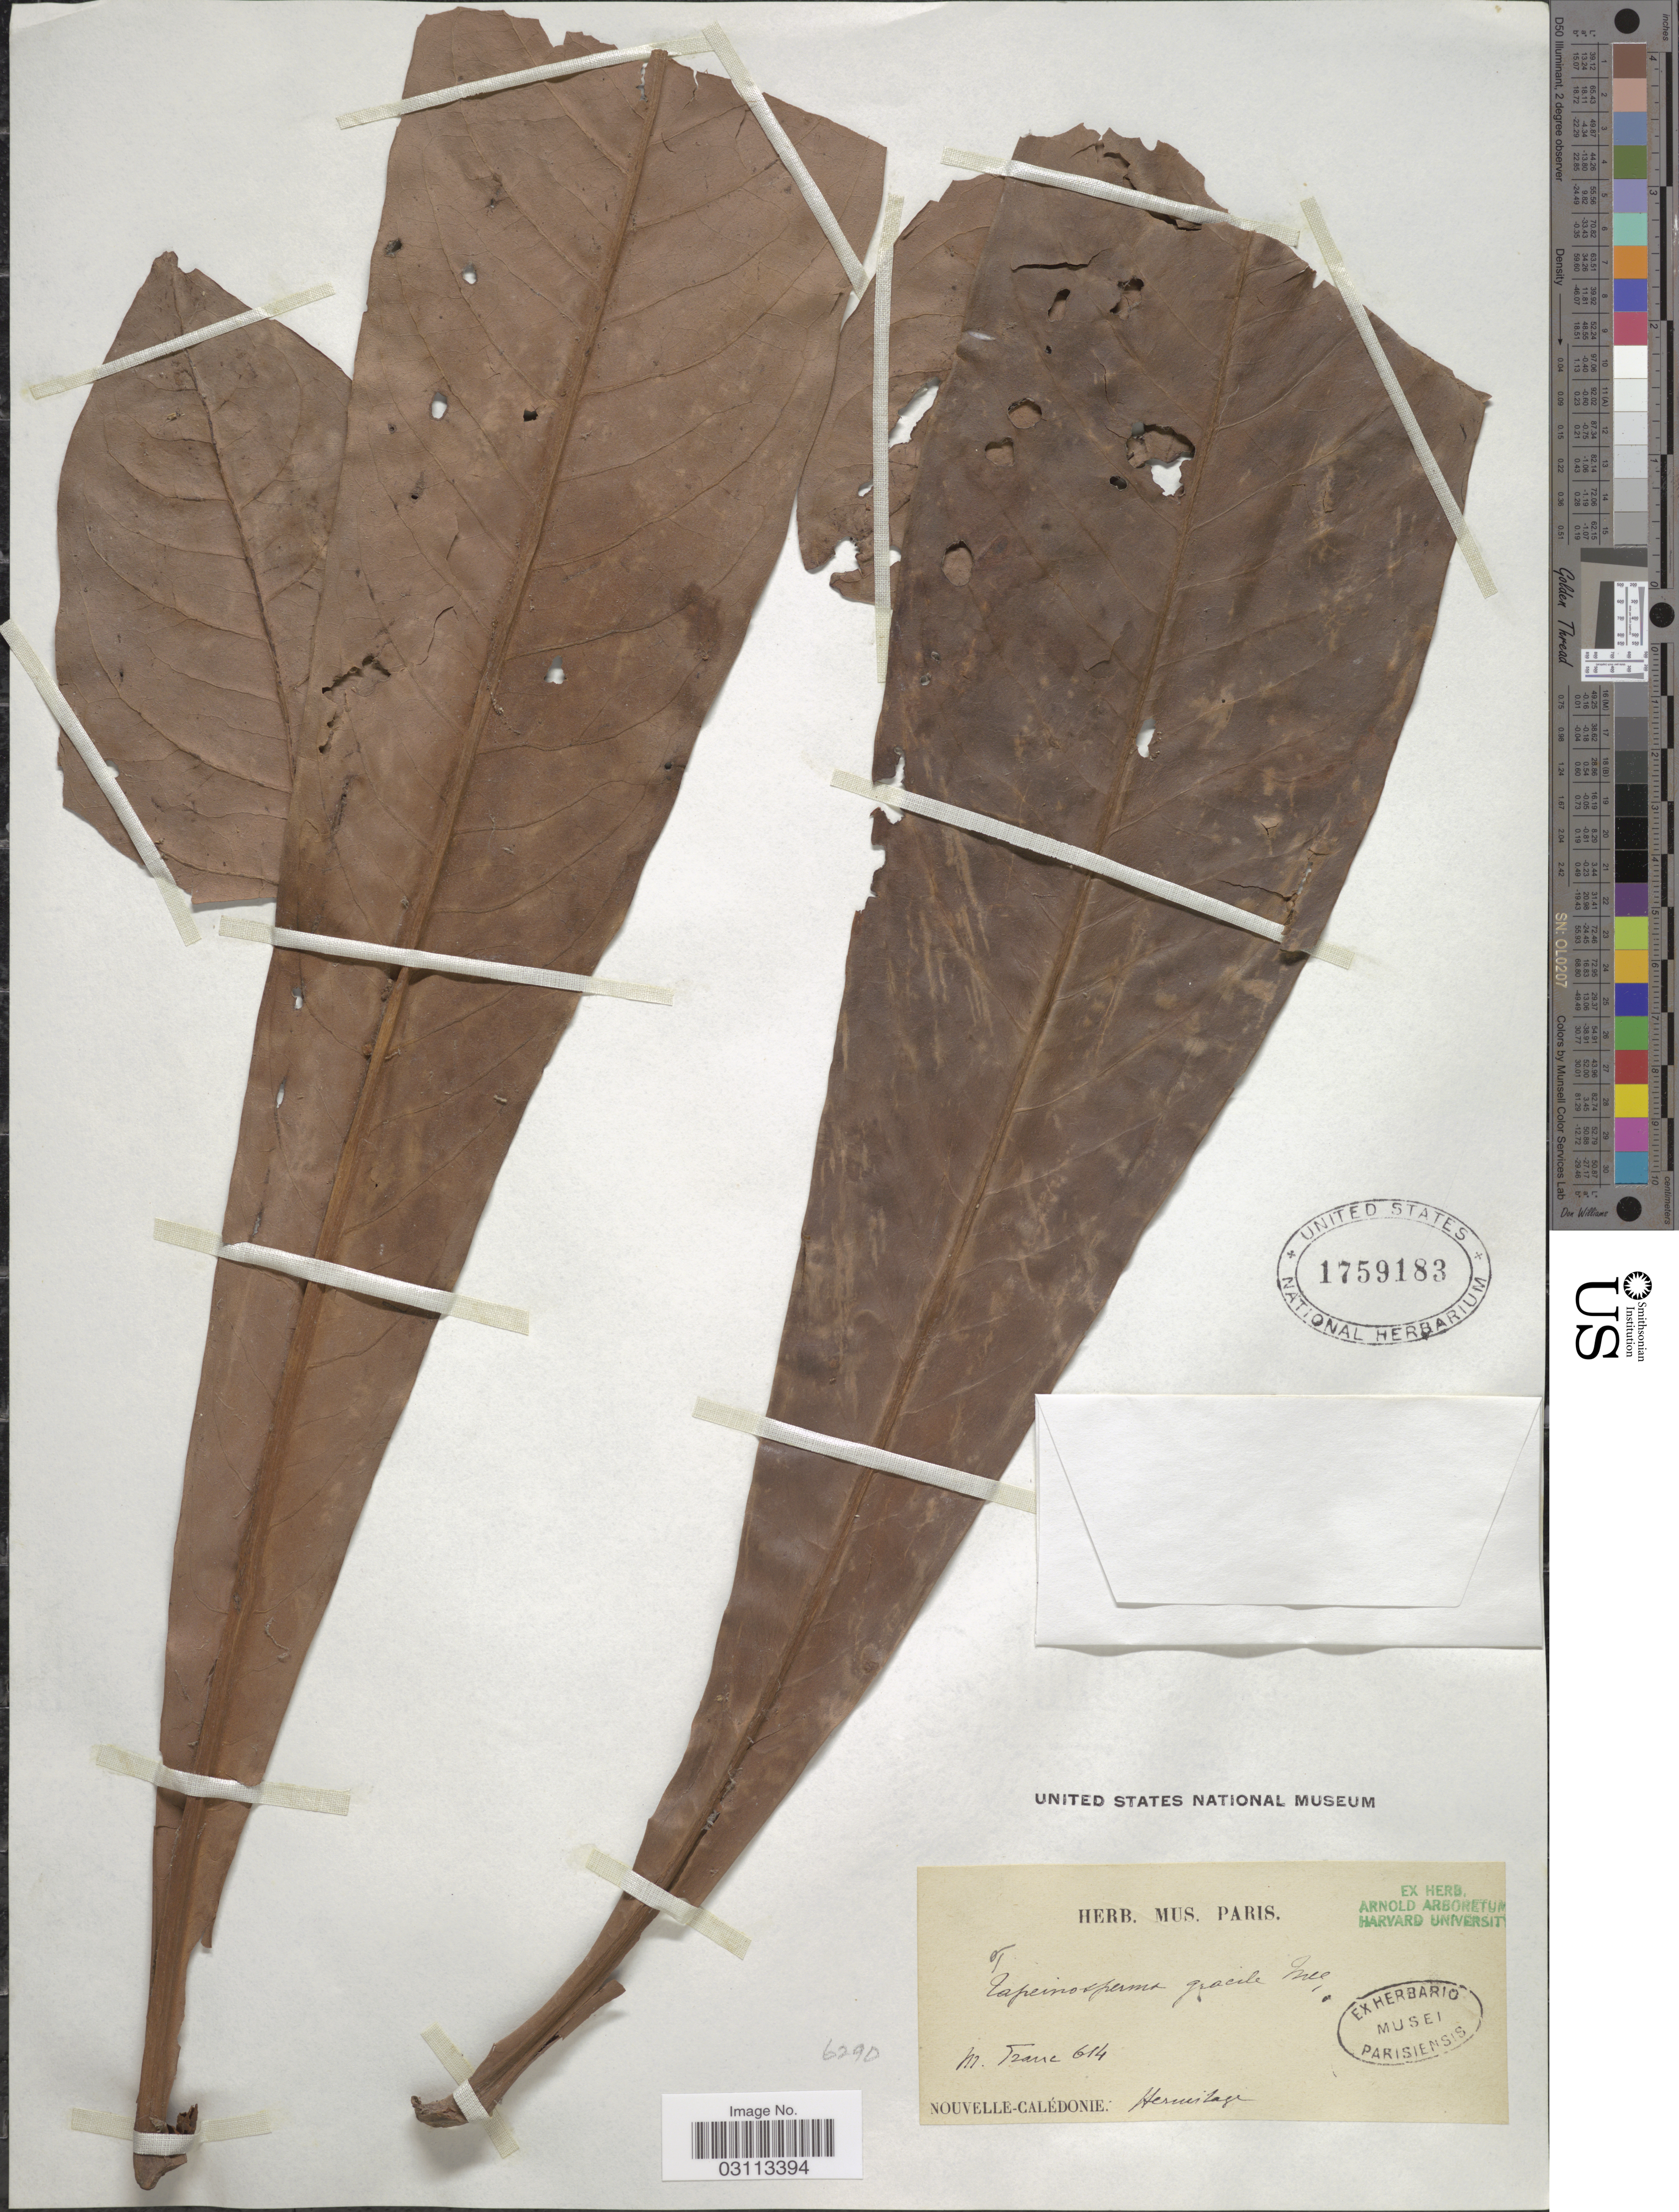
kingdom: Plantae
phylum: Tracheophyta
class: Magnoliopsida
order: Ericales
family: Primulaceae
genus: Tapeinosperma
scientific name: Tapeinosperma gracile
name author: Mez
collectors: M. Franc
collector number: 614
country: New Caledonia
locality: Nouvelle-Calédonie: Hermitage.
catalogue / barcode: US 1759183